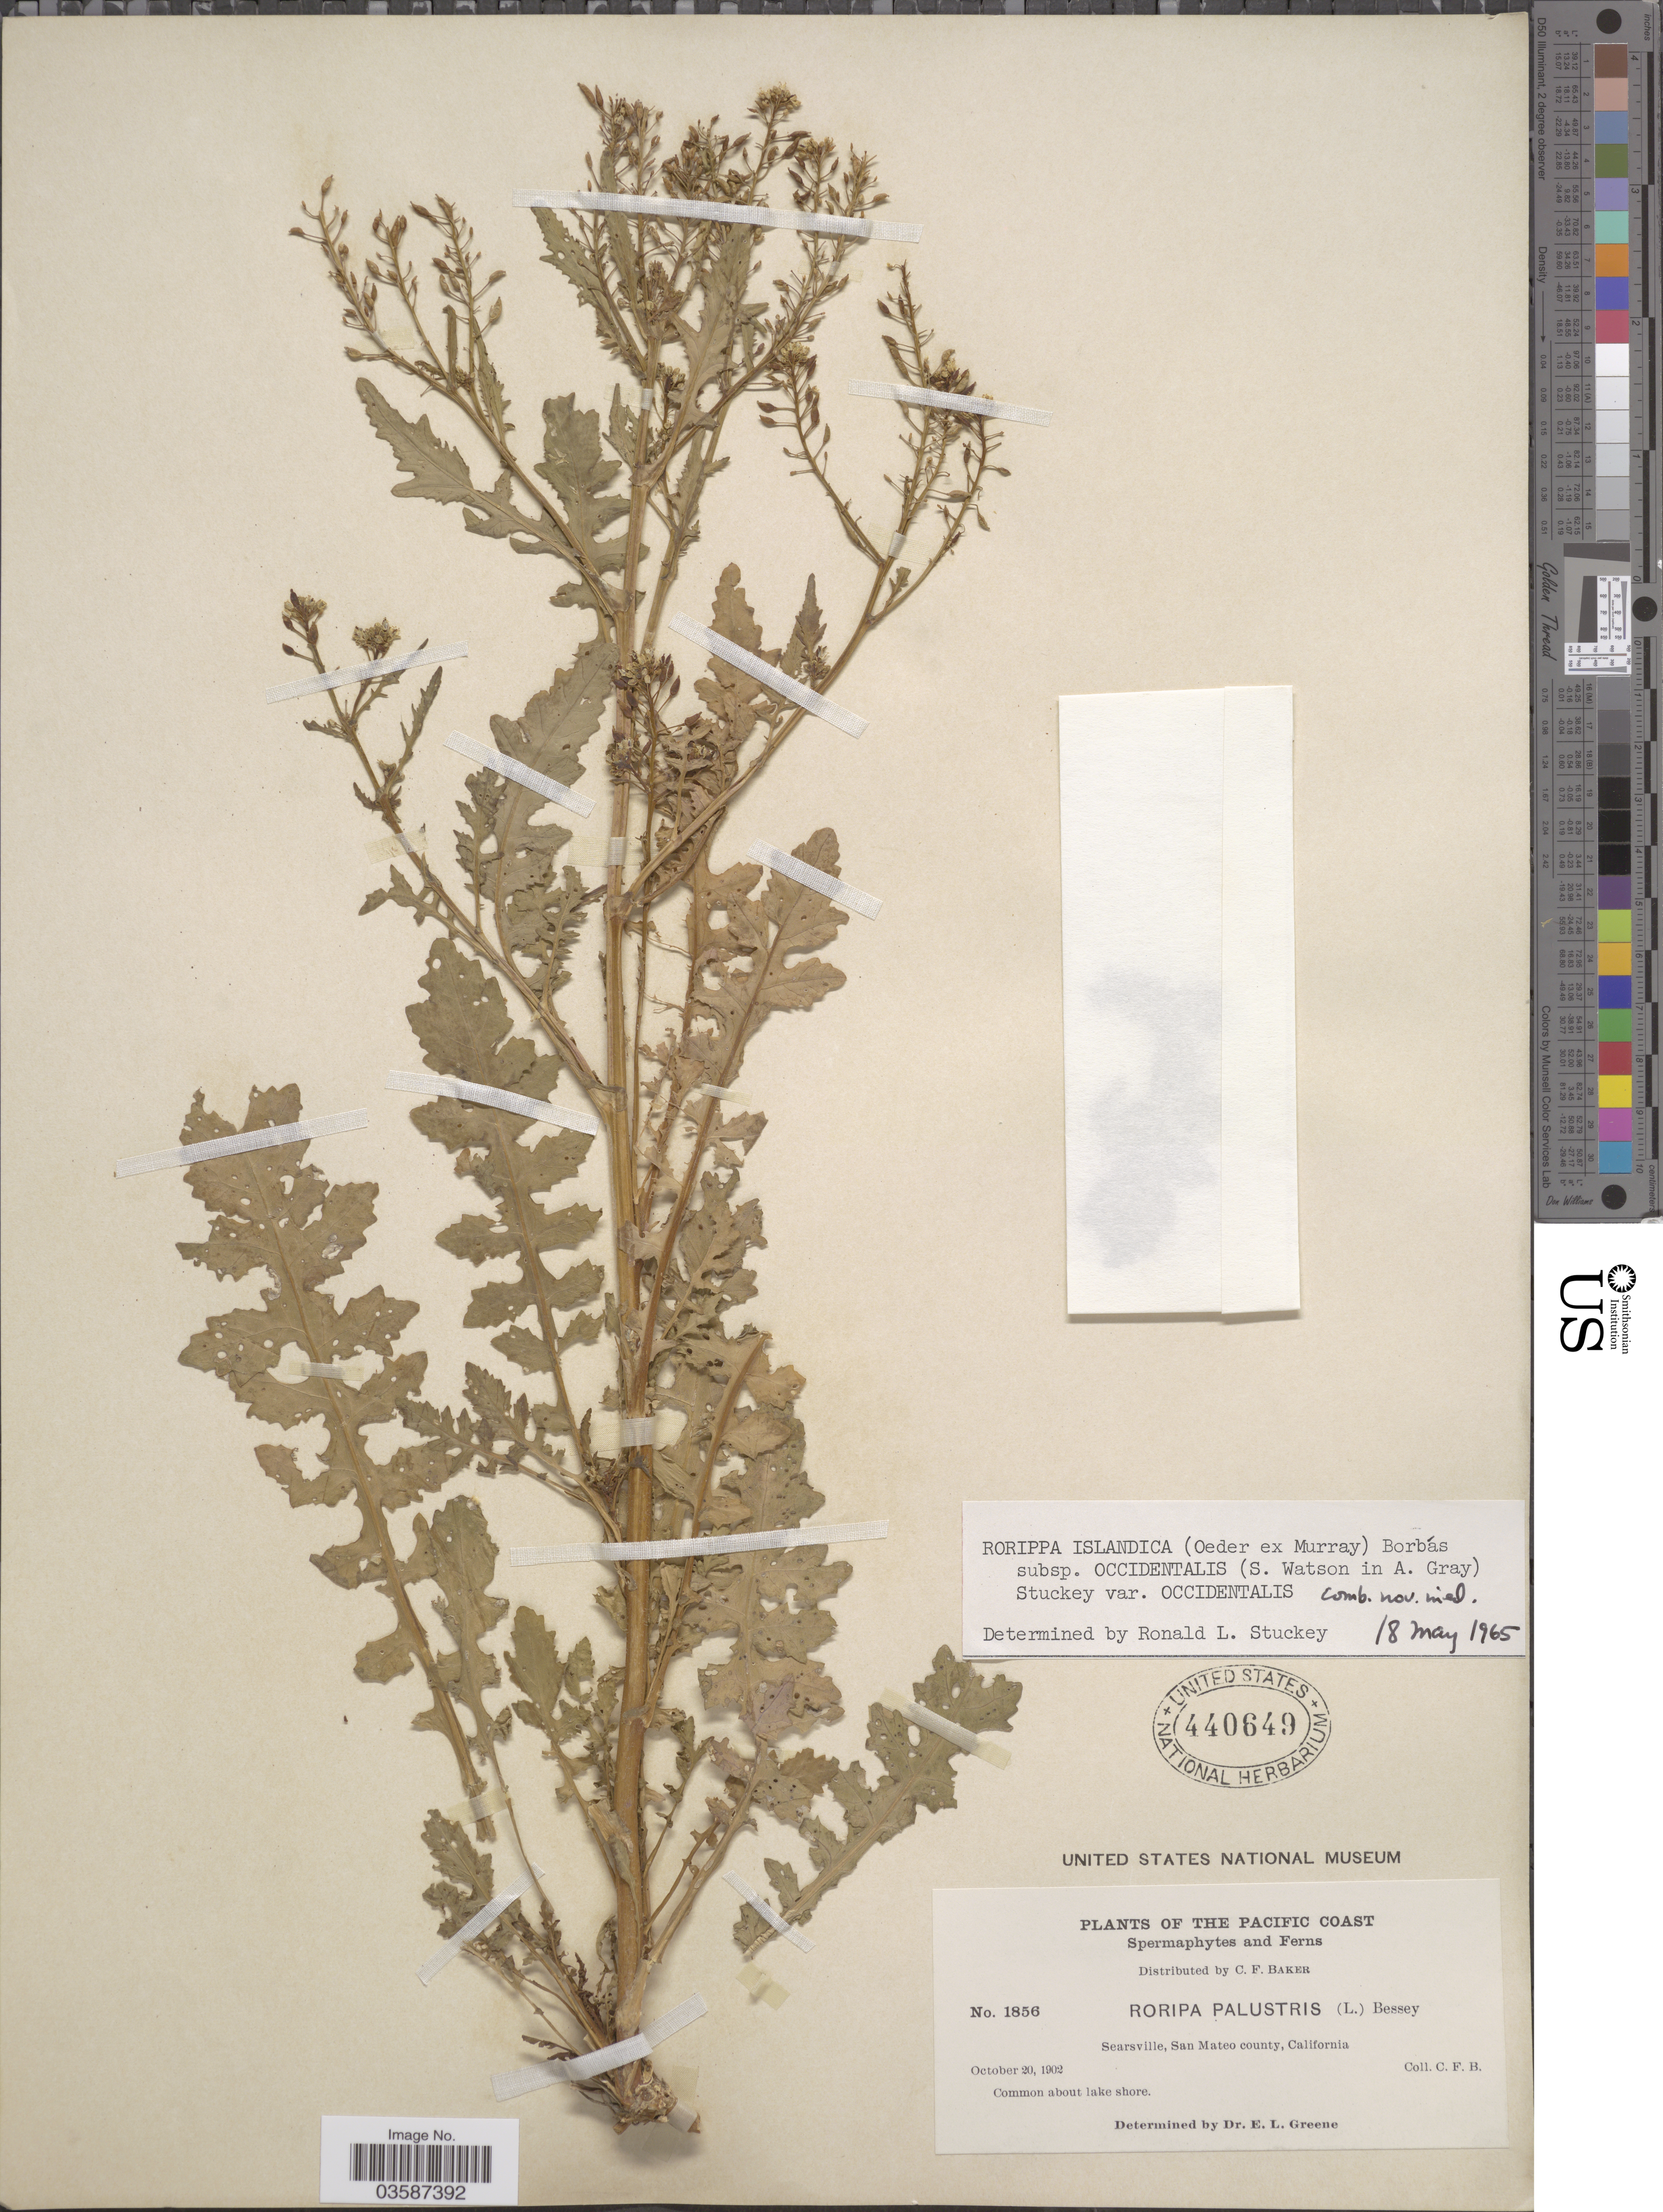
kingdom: Plantae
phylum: Tracheophyta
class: Magnoliopsida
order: Brassicales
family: Brassicaceae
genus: Rorippa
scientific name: Rorippa islandica var. occidentalis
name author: (S. Watson) Butters & Abbe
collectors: C. F. Baker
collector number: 1856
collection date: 1902-10-20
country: United States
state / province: California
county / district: San Mateo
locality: The Pacific Coast. Searsville, San Mateo County. Common about lake shore.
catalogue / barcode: US 440649